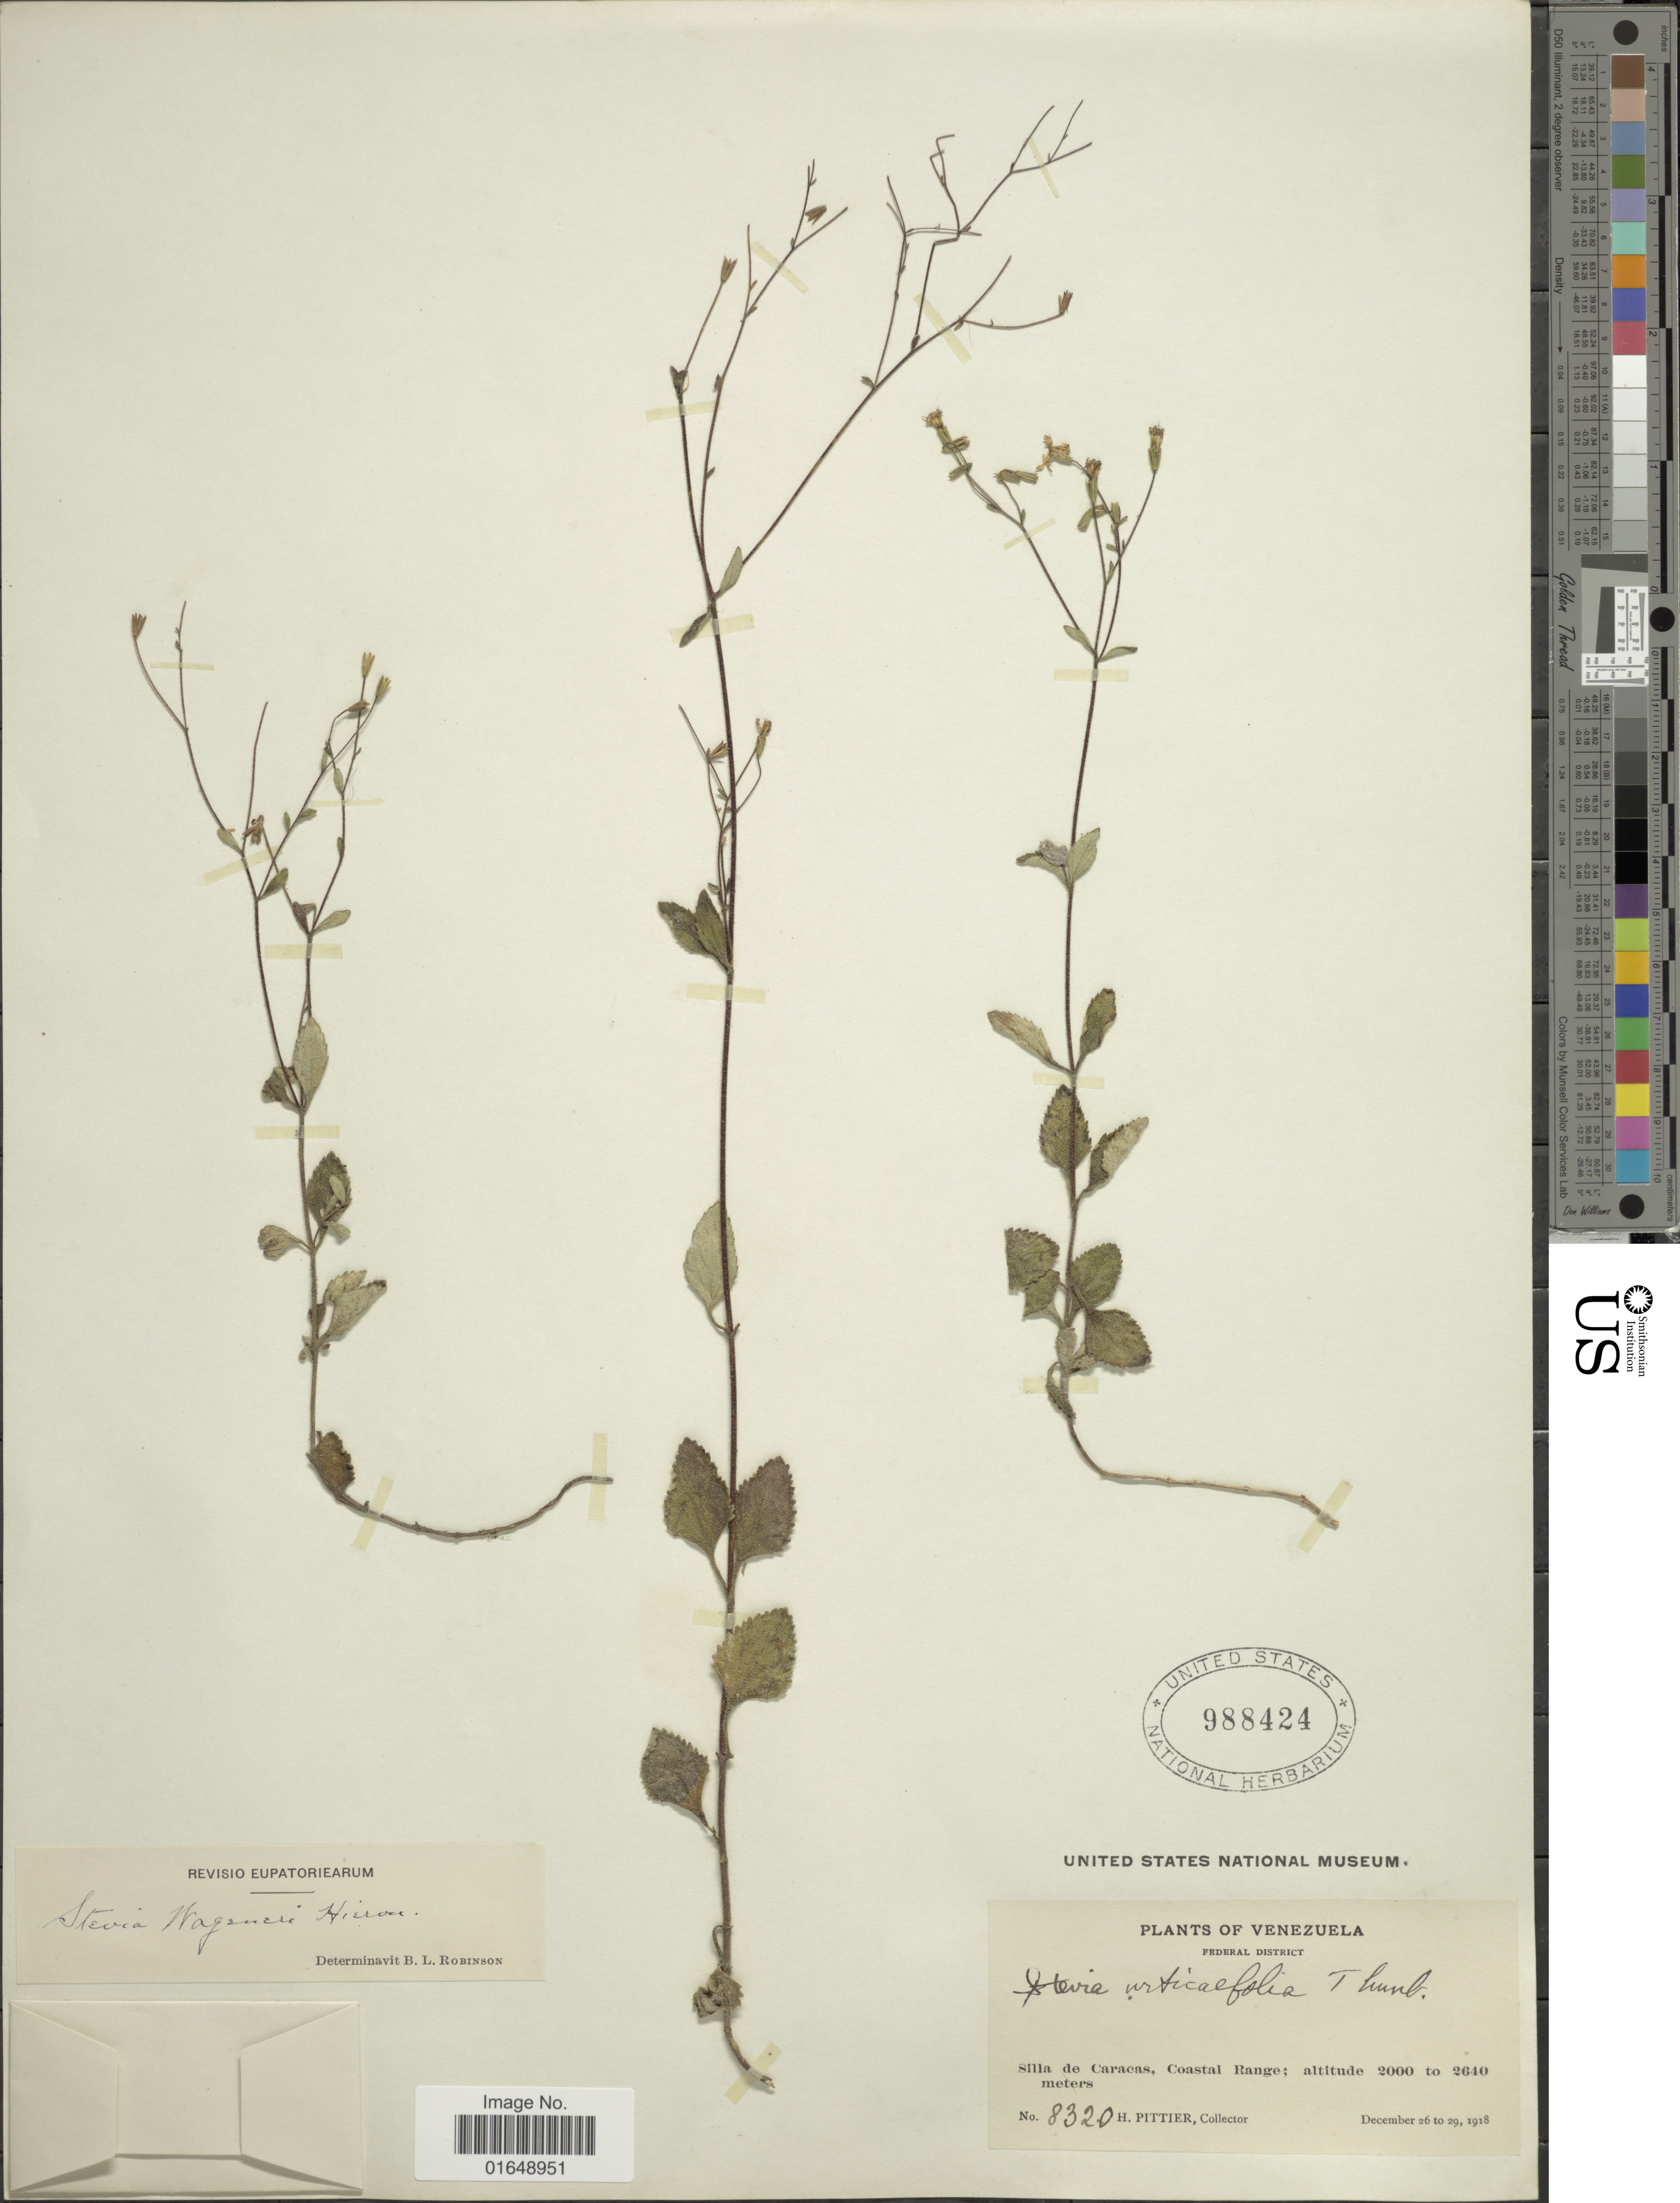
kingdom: Plantae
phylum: Tracheophyta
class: Magnoliopsida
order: Asterales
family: Asteraceae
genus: Stevia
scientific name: Stevia wageneri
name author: Hieron.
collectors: H. F. Pittier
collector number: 8320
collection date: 1918-12-26/1918-12-29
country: Mexico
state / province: Distrito Federal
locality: Silla de Caracas, Coastal Range.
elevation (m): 2000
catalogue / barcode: US 988424